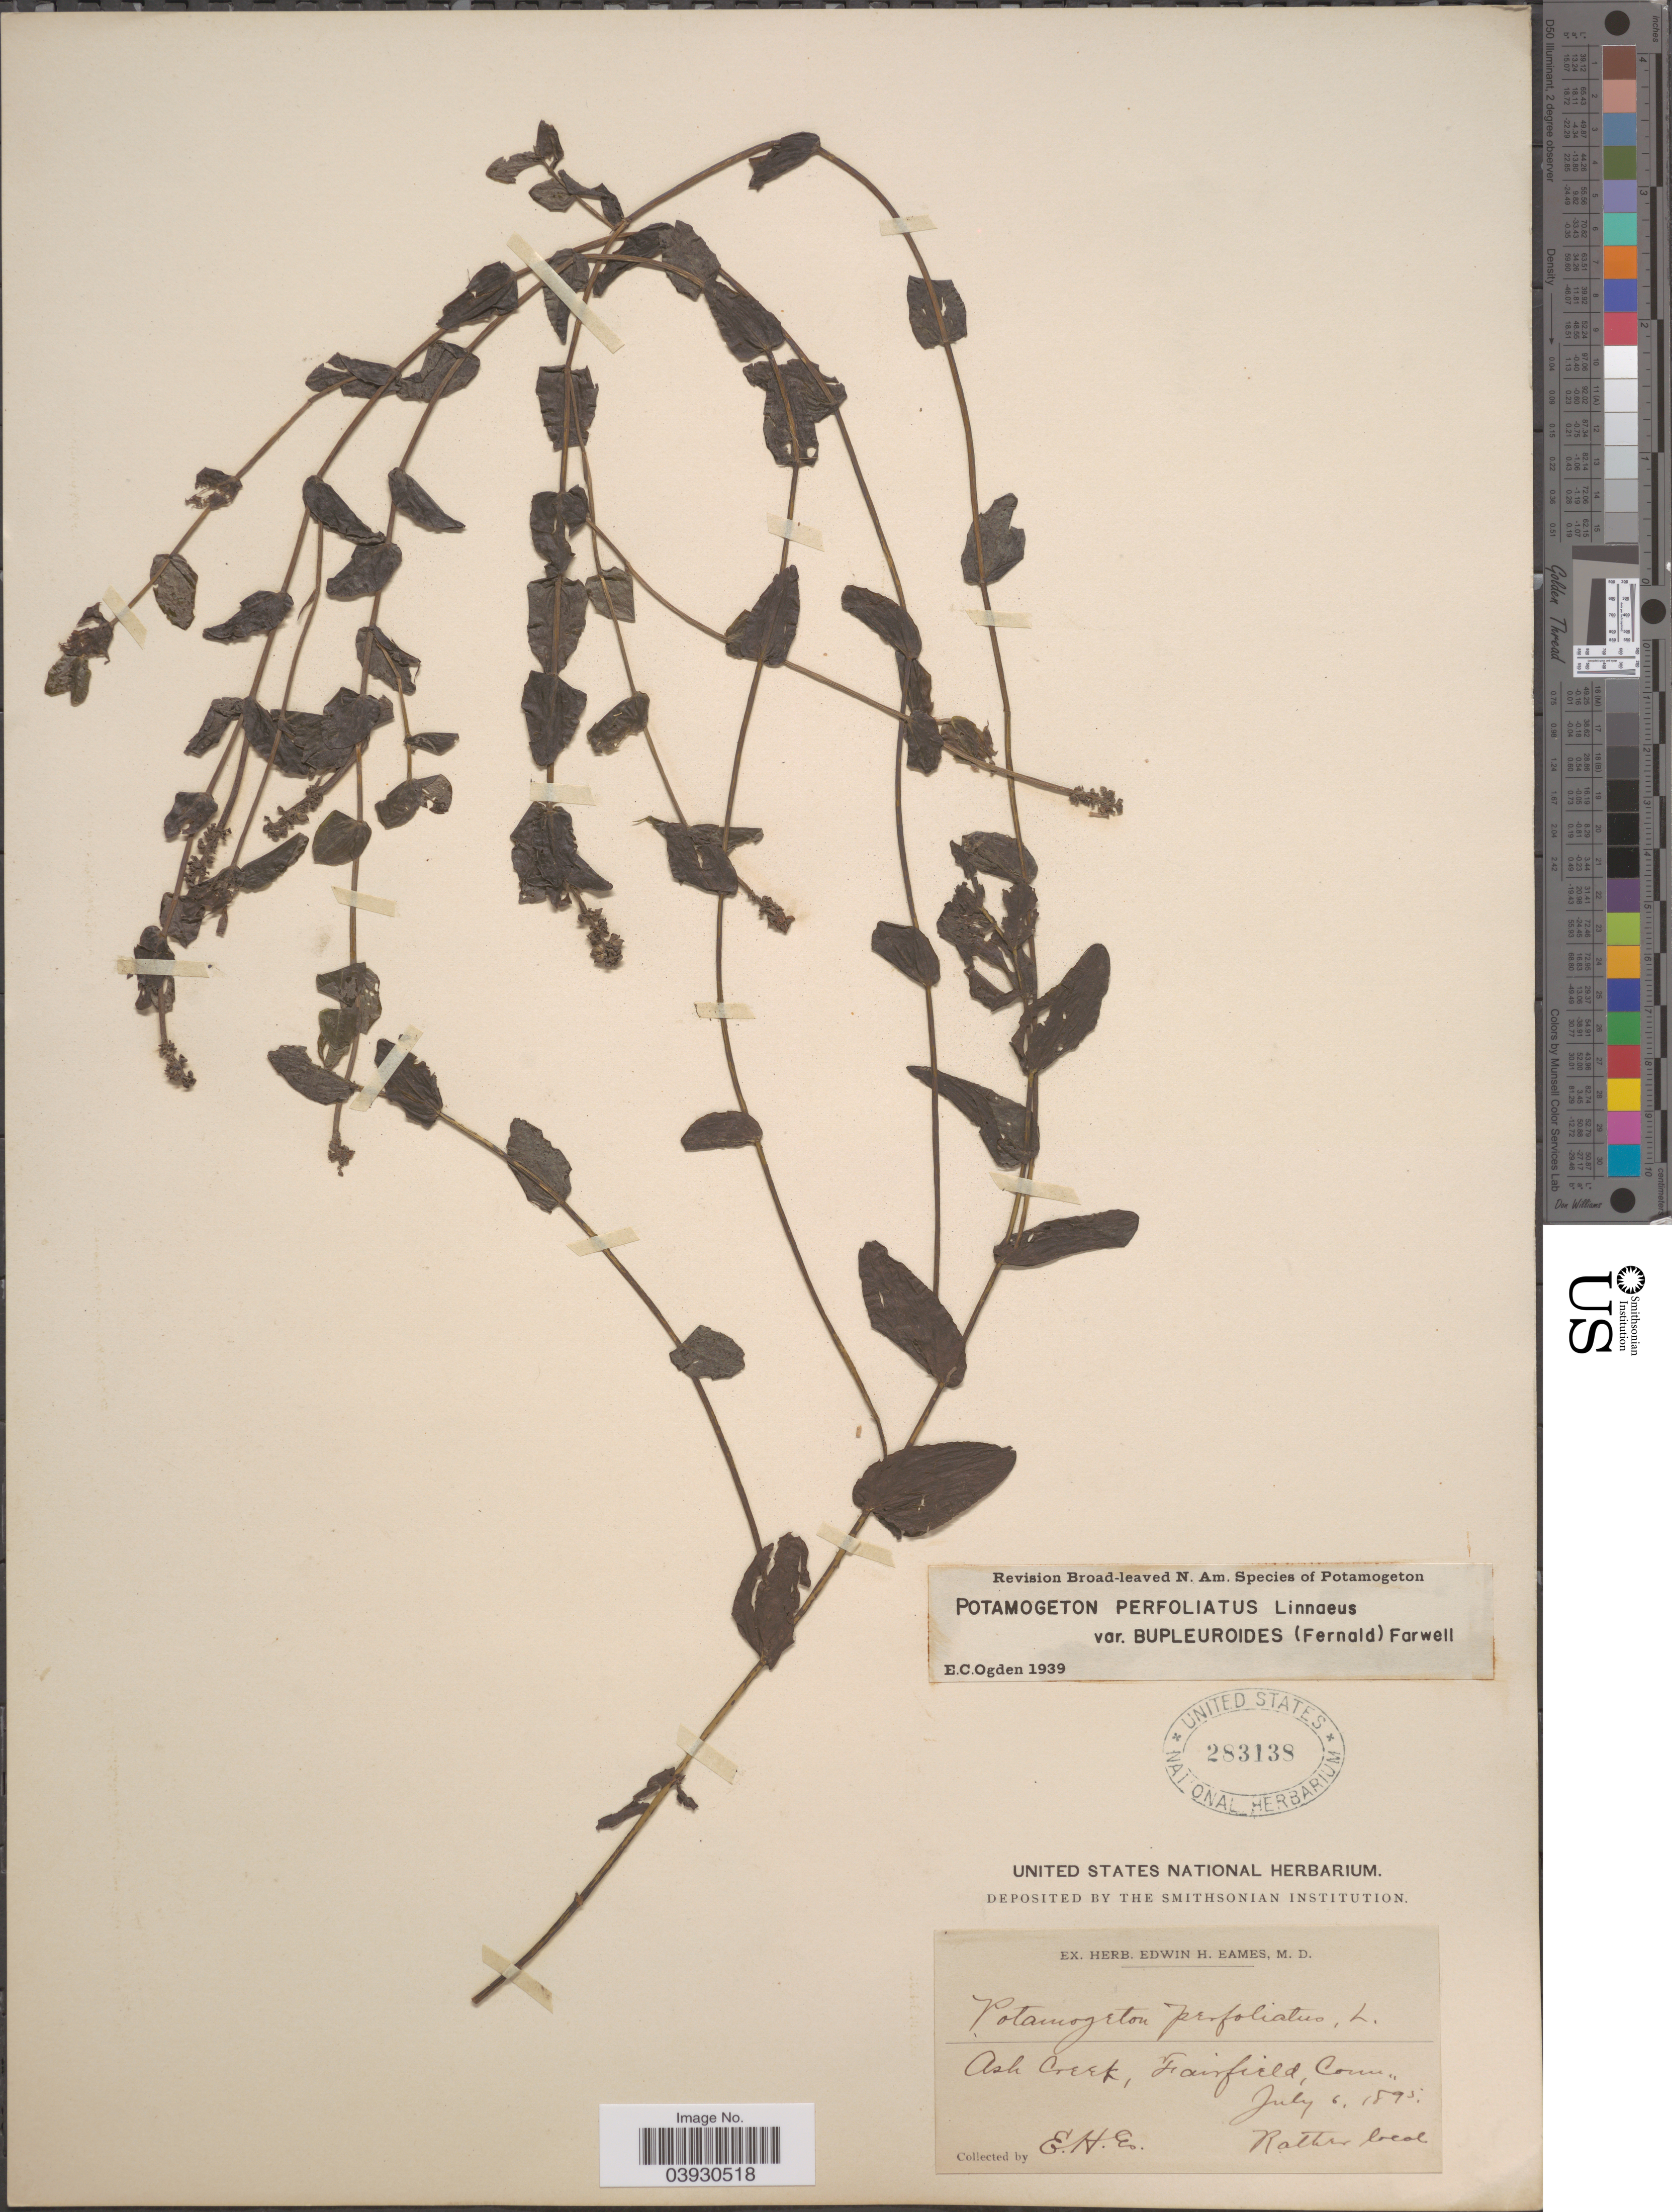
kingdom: Plantae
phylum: Tracheophyta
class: Liliopsida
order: Alismatales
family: Potamogetonaceae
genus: Potamogeton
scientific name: Potamogeton perfoliatus var. bupleuroides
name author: (Fernald) Farw.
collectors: E. H. Eames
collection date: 1895-07-06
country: United States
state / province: Connecticut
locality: Ash Creek, Fairfield.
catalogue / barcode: US 283138